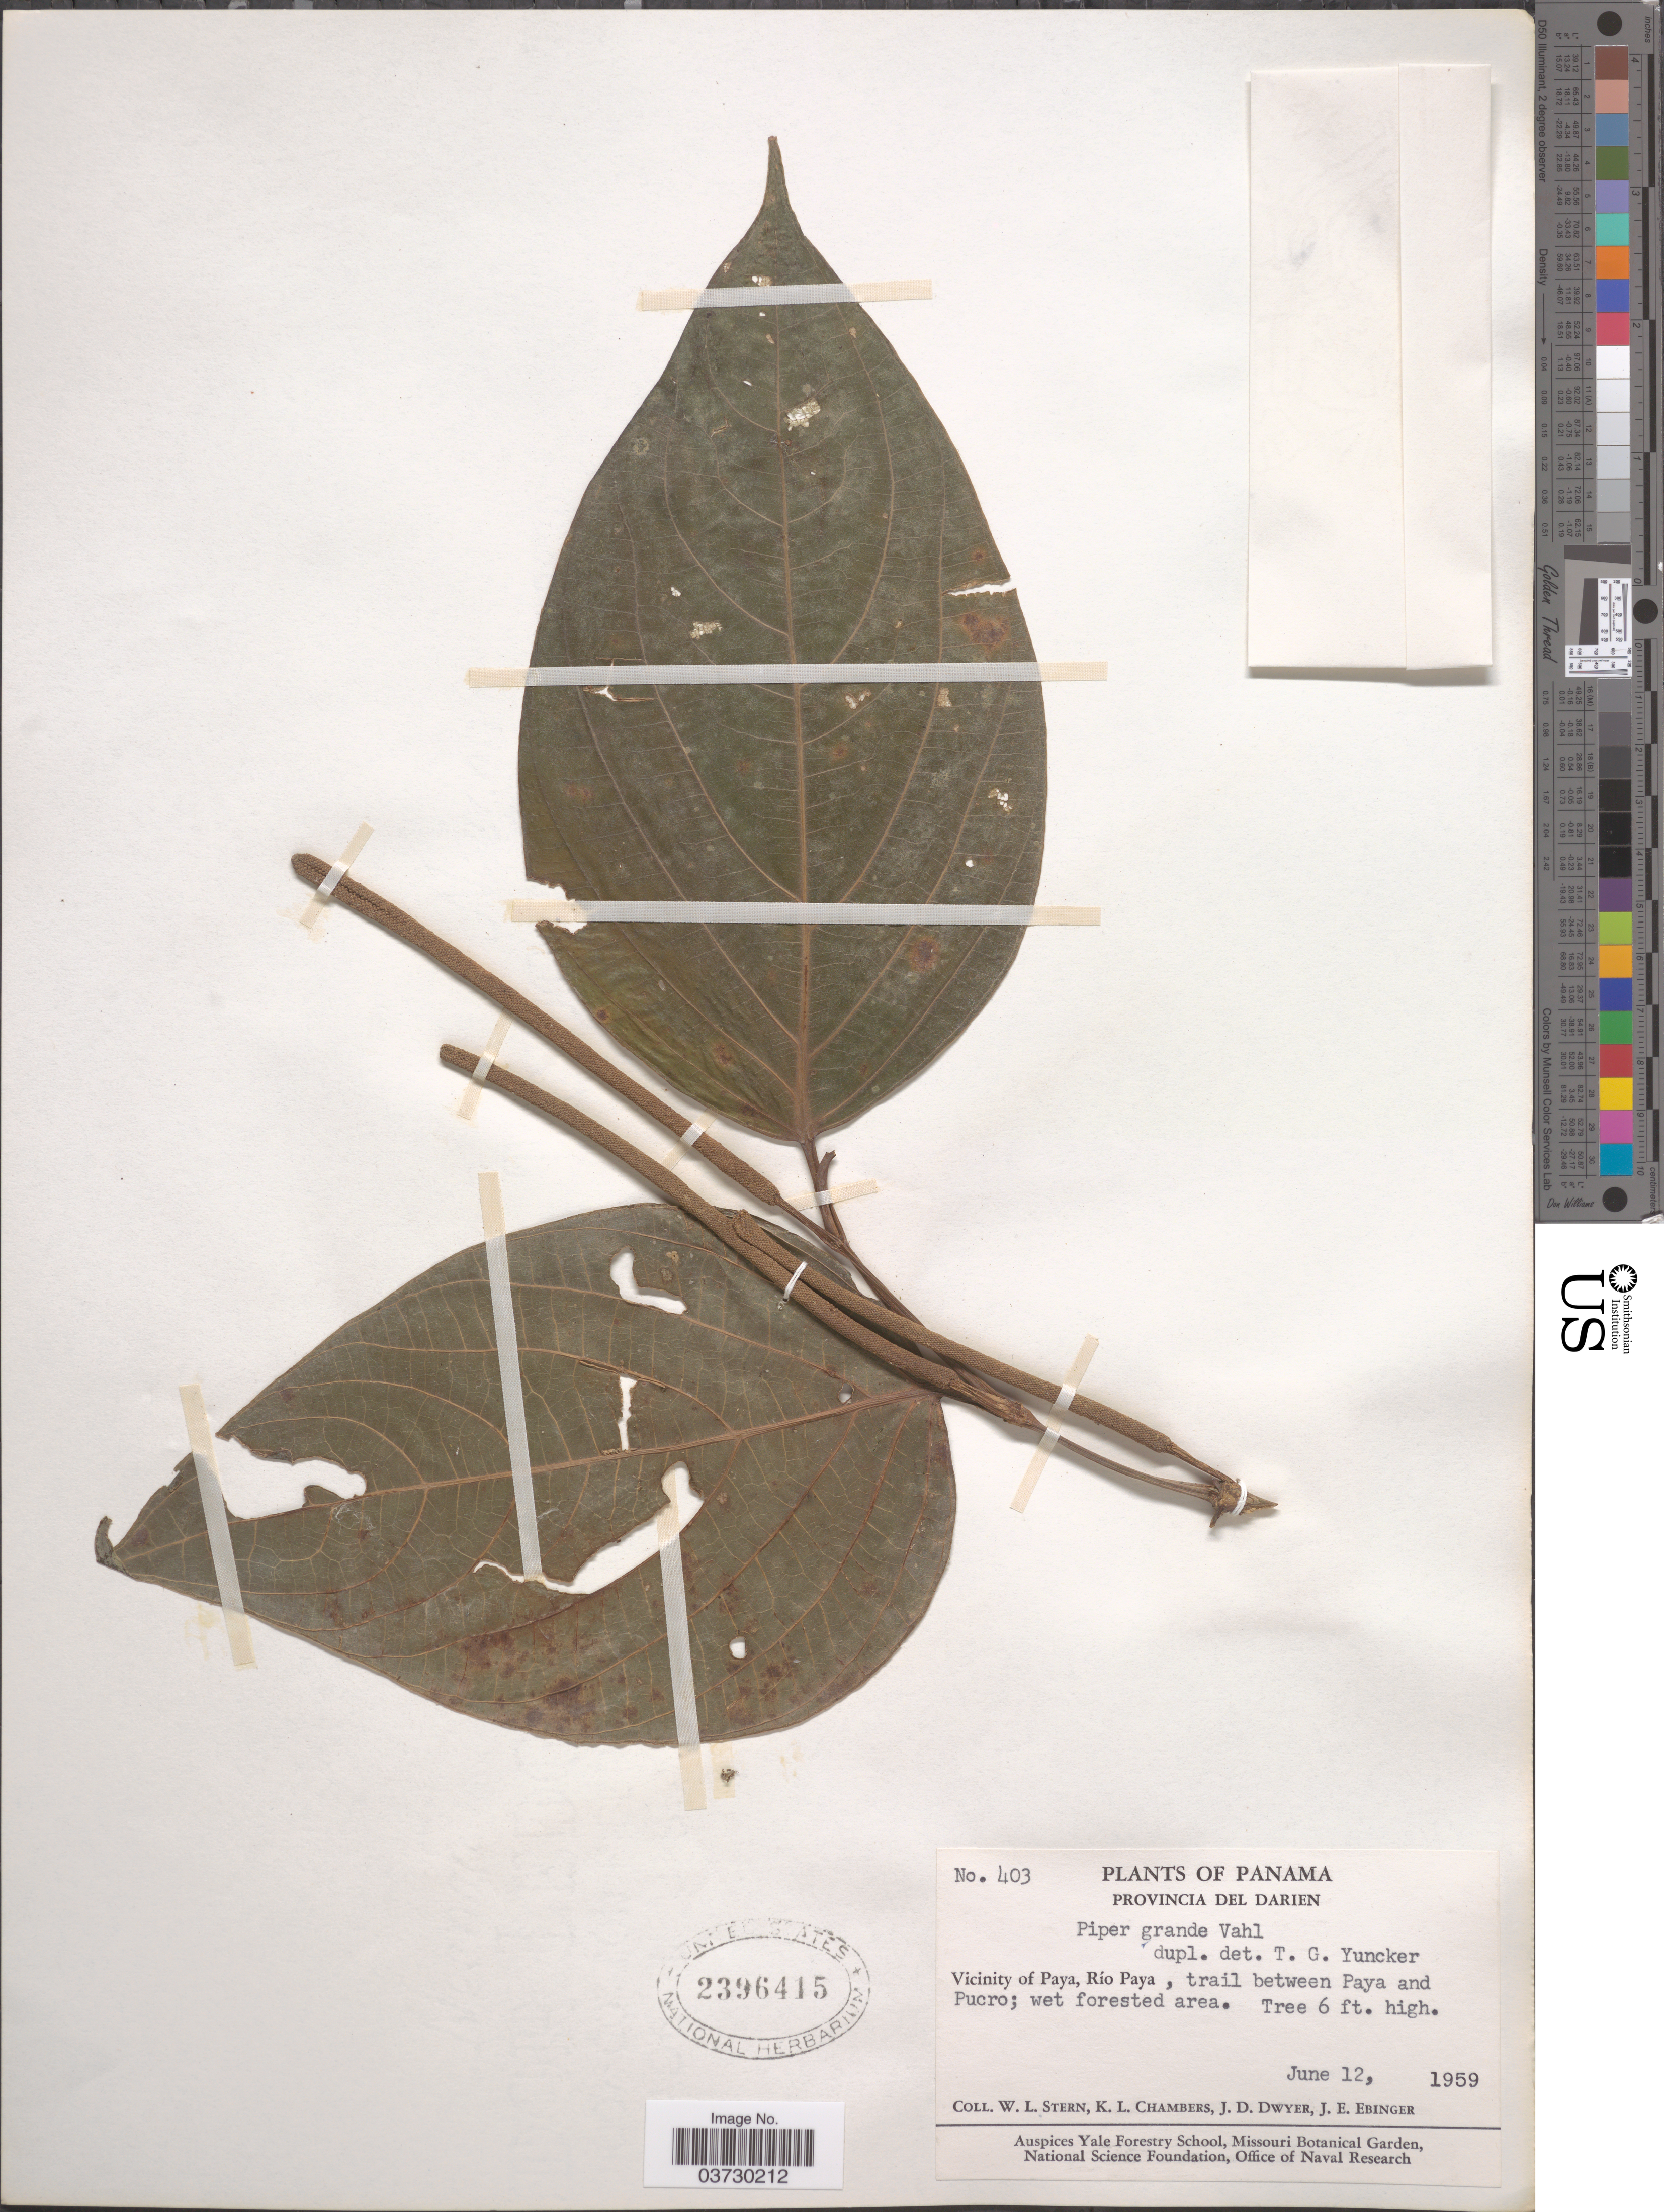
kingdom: Plantae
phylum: Tracheophyta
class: Magnoliopsida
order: Piperales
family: Piperaceae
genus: Piper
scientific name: Piper grande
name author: Vahl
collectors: W. L. Stern, K. Chambers, J. D. Dwyer & J. Ebinger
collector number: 403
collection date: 1959-06-12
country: Panama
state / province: Darien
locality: Vicinity of Paya, Río Paya, trail between Paya and Pucro.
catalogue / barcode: US 2396415